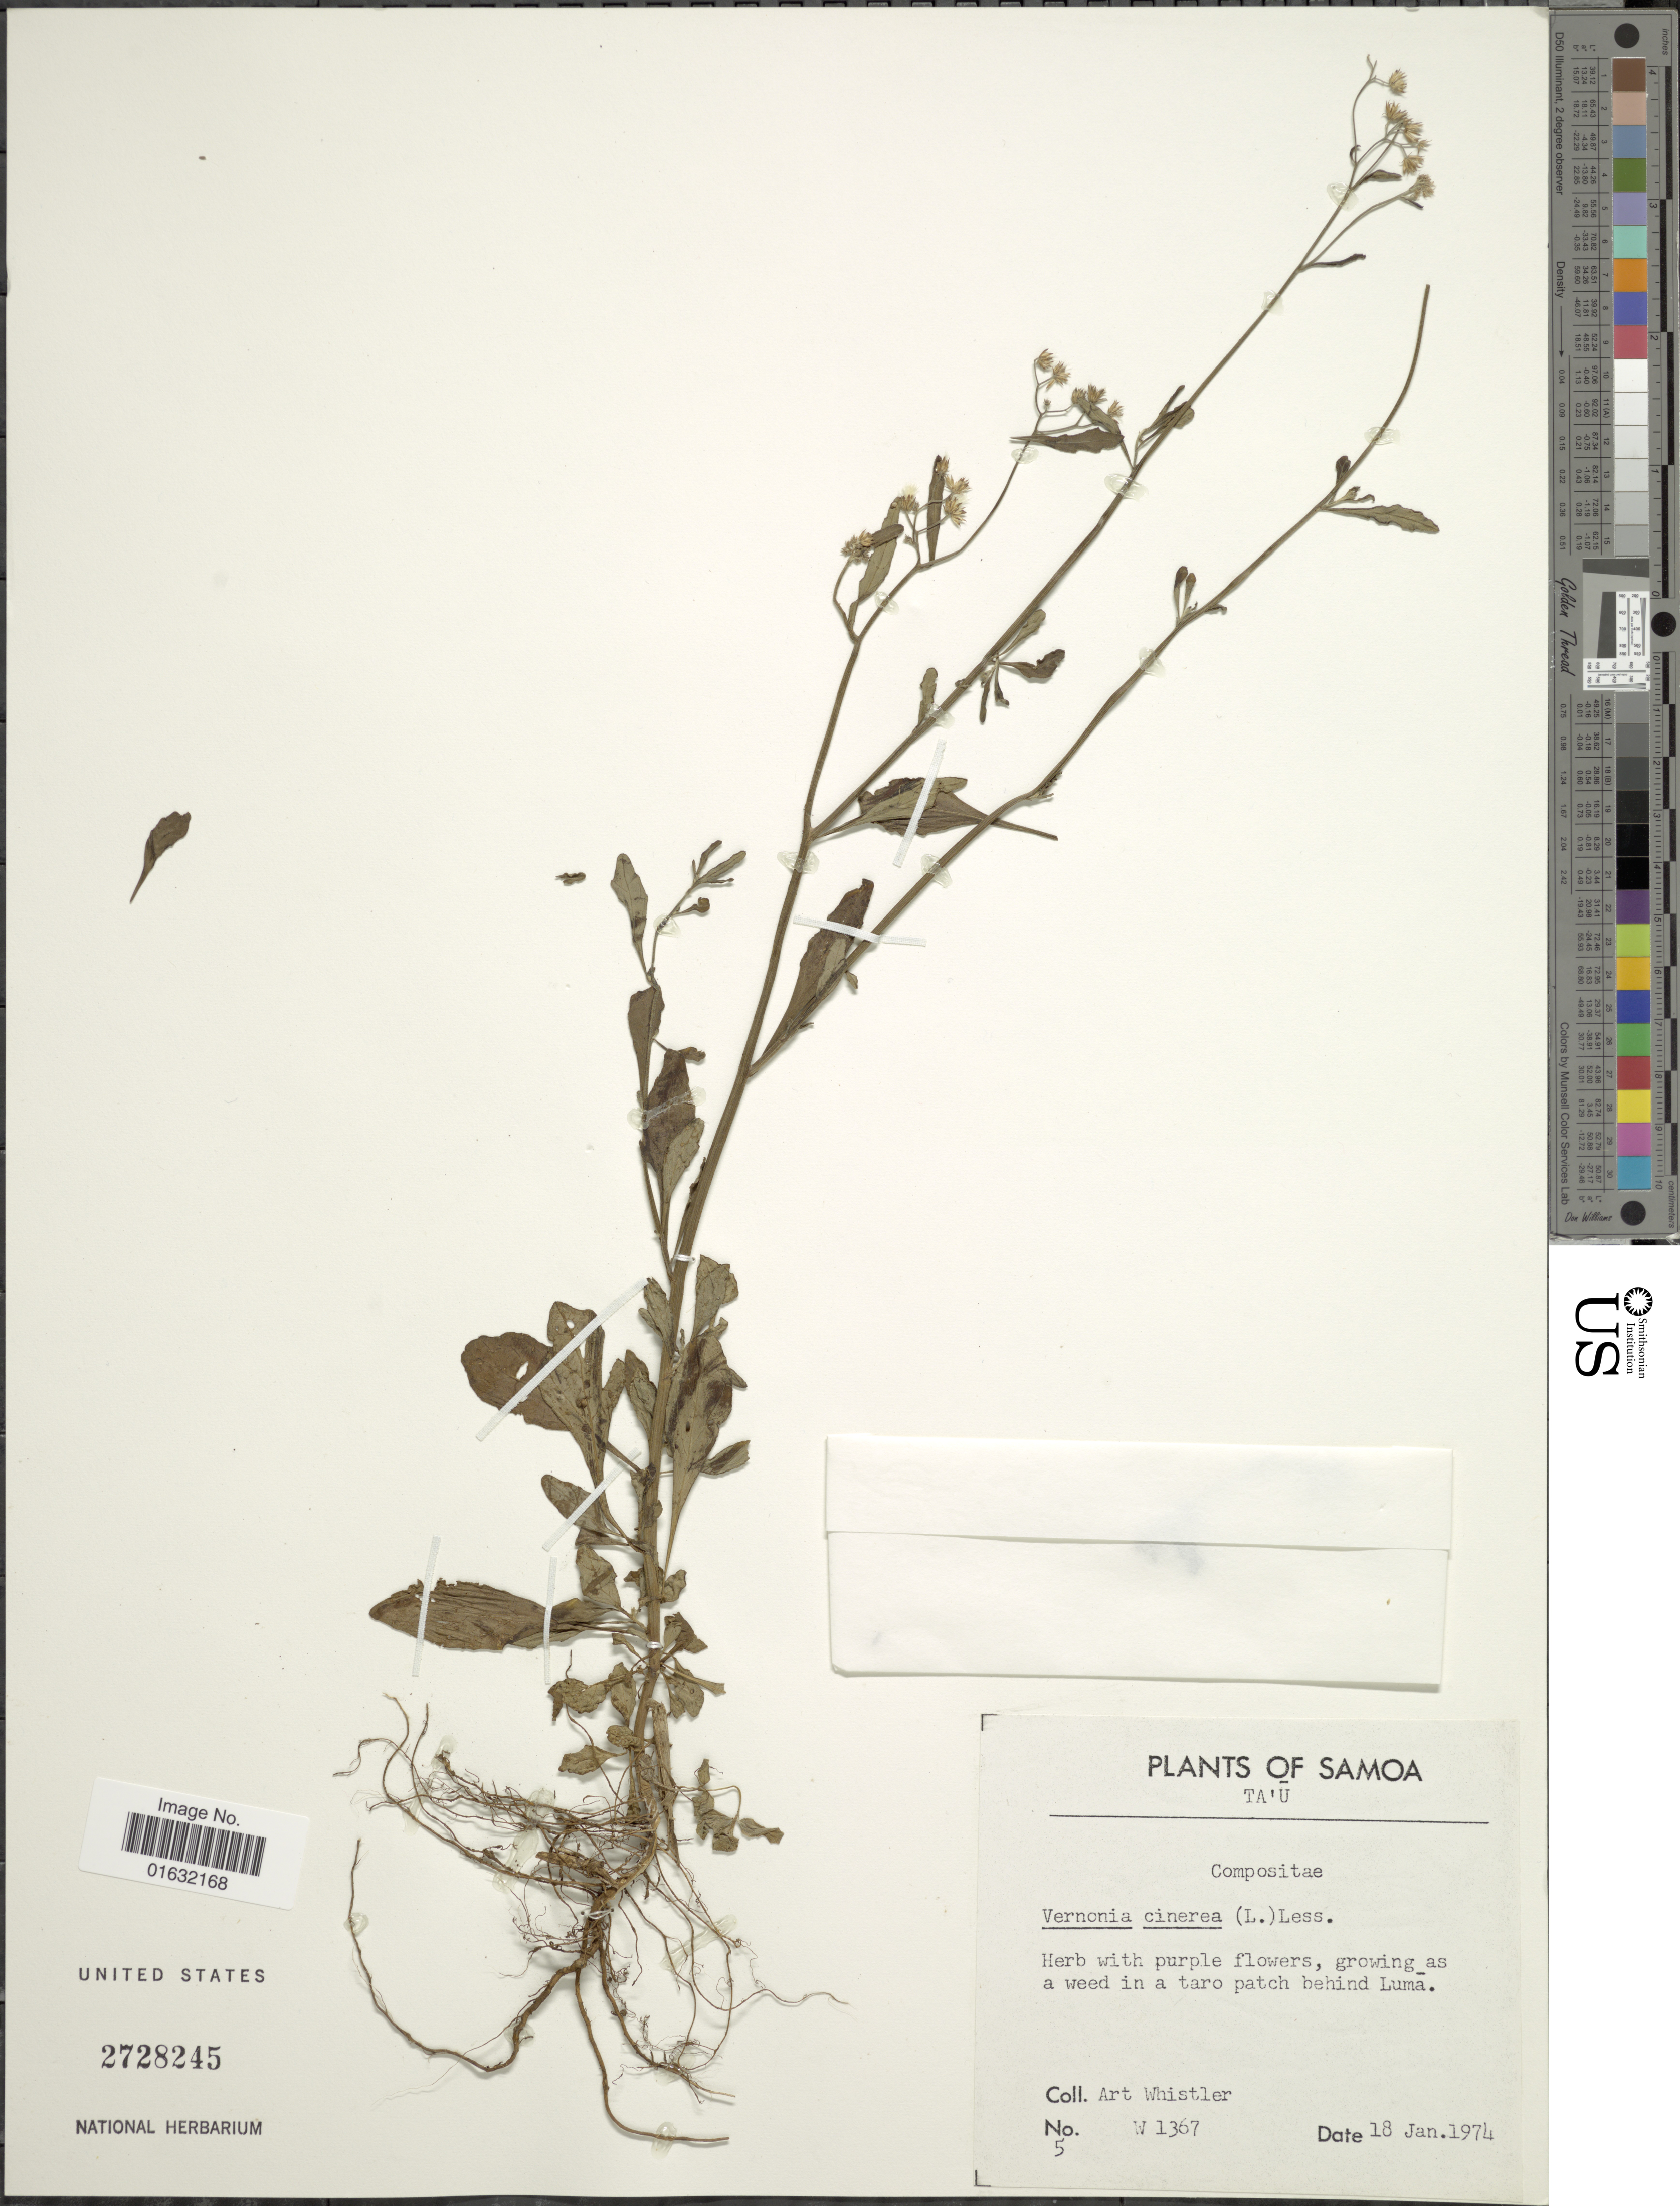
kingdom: Plantae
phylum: Tracheophyta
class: Magnoliopsida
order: Asterales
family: Asteraceae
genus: Cyanthillium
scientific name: Cyanthillium cinereum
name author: (L.) H. Rob.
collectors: A. Whistler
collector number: W1367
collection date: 1974-01-18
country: American Samoa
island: Ta'u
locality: Ta'u. Behind Luma.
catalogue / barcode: US 2728245